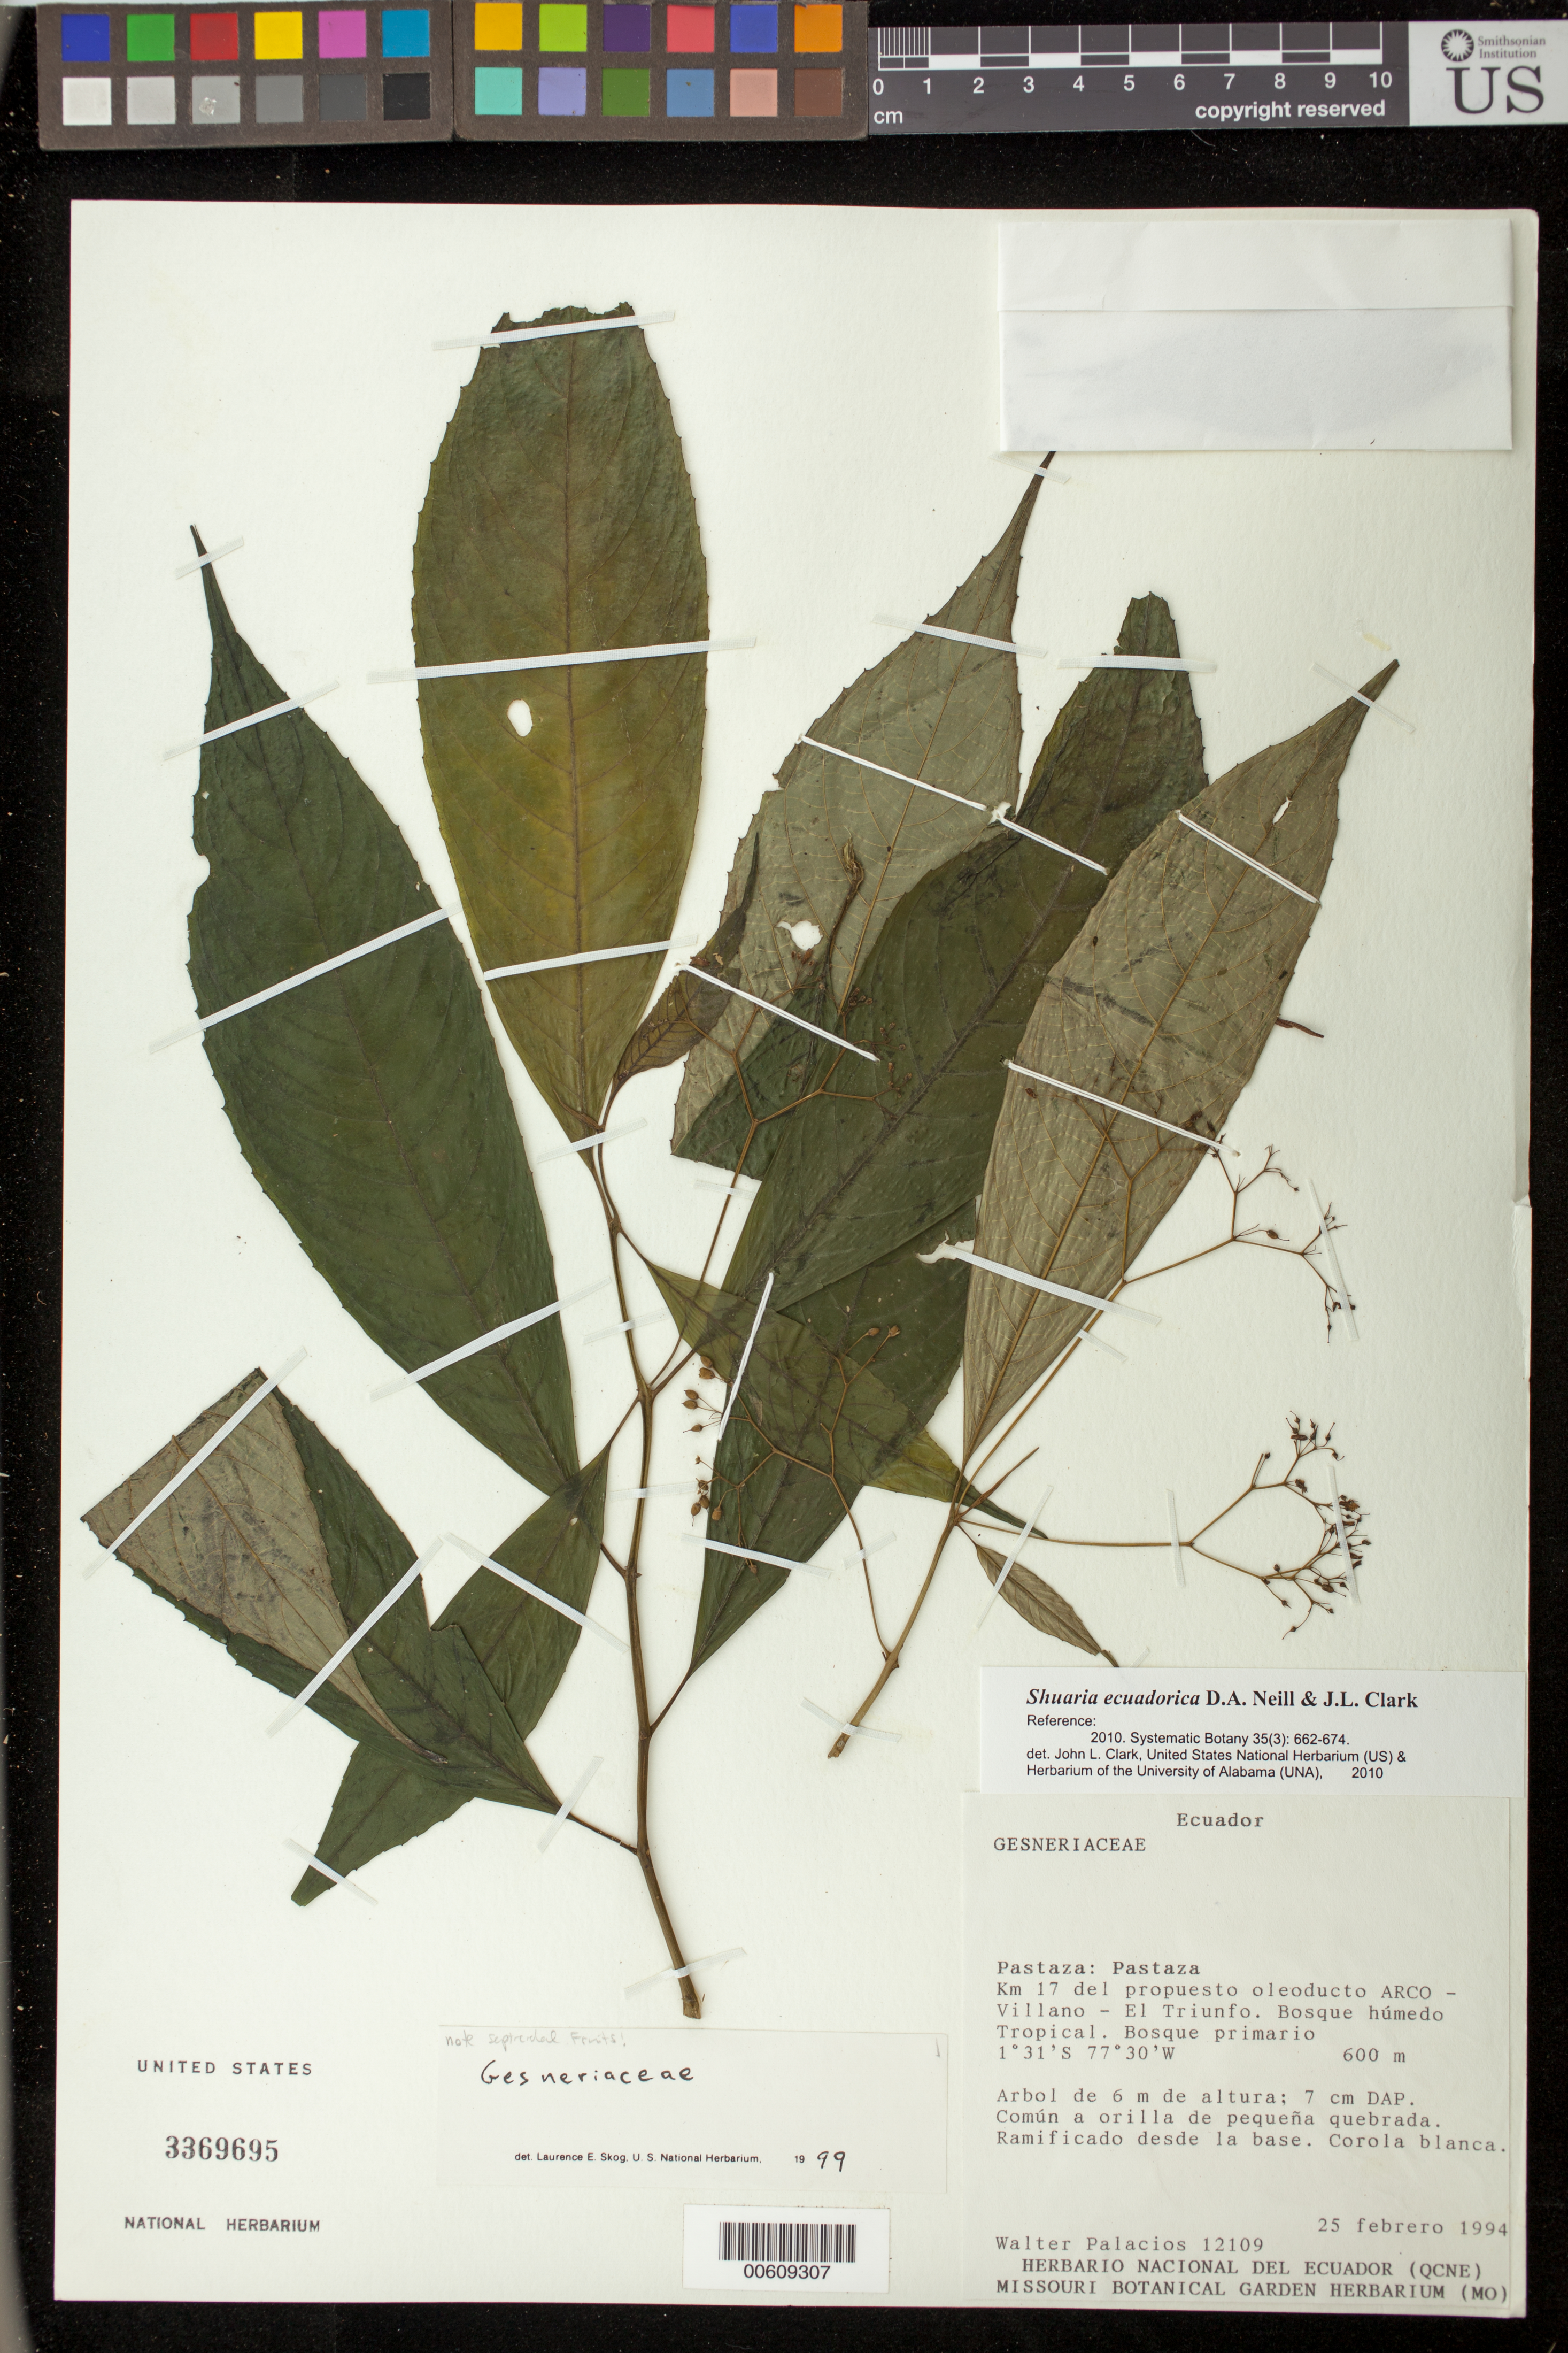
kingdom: Plantae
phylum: Tracheophyta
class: Magnoliopsida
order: Lamiales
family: Gesneriaceae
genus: Shuaria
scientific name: Shuaria ecuadorica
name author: D.A. Neill & J.L. Clark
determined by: Clark, J. L., (SEL), The Marie Selby Botanical Garden (UNITED STATES)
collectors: W. Palacios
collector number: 12109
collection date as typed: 25 Feb 1994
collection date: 1994-02-25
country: Ecuador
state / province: Pastaza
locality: Pastaza; Km 17 del propuesto oleoducto ARCO - Villano - El Triunfo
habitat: Bosque húmedo tropical; bosque primario; común a orilla de pequeña quebrada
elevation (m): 600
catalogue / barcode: US 3369695